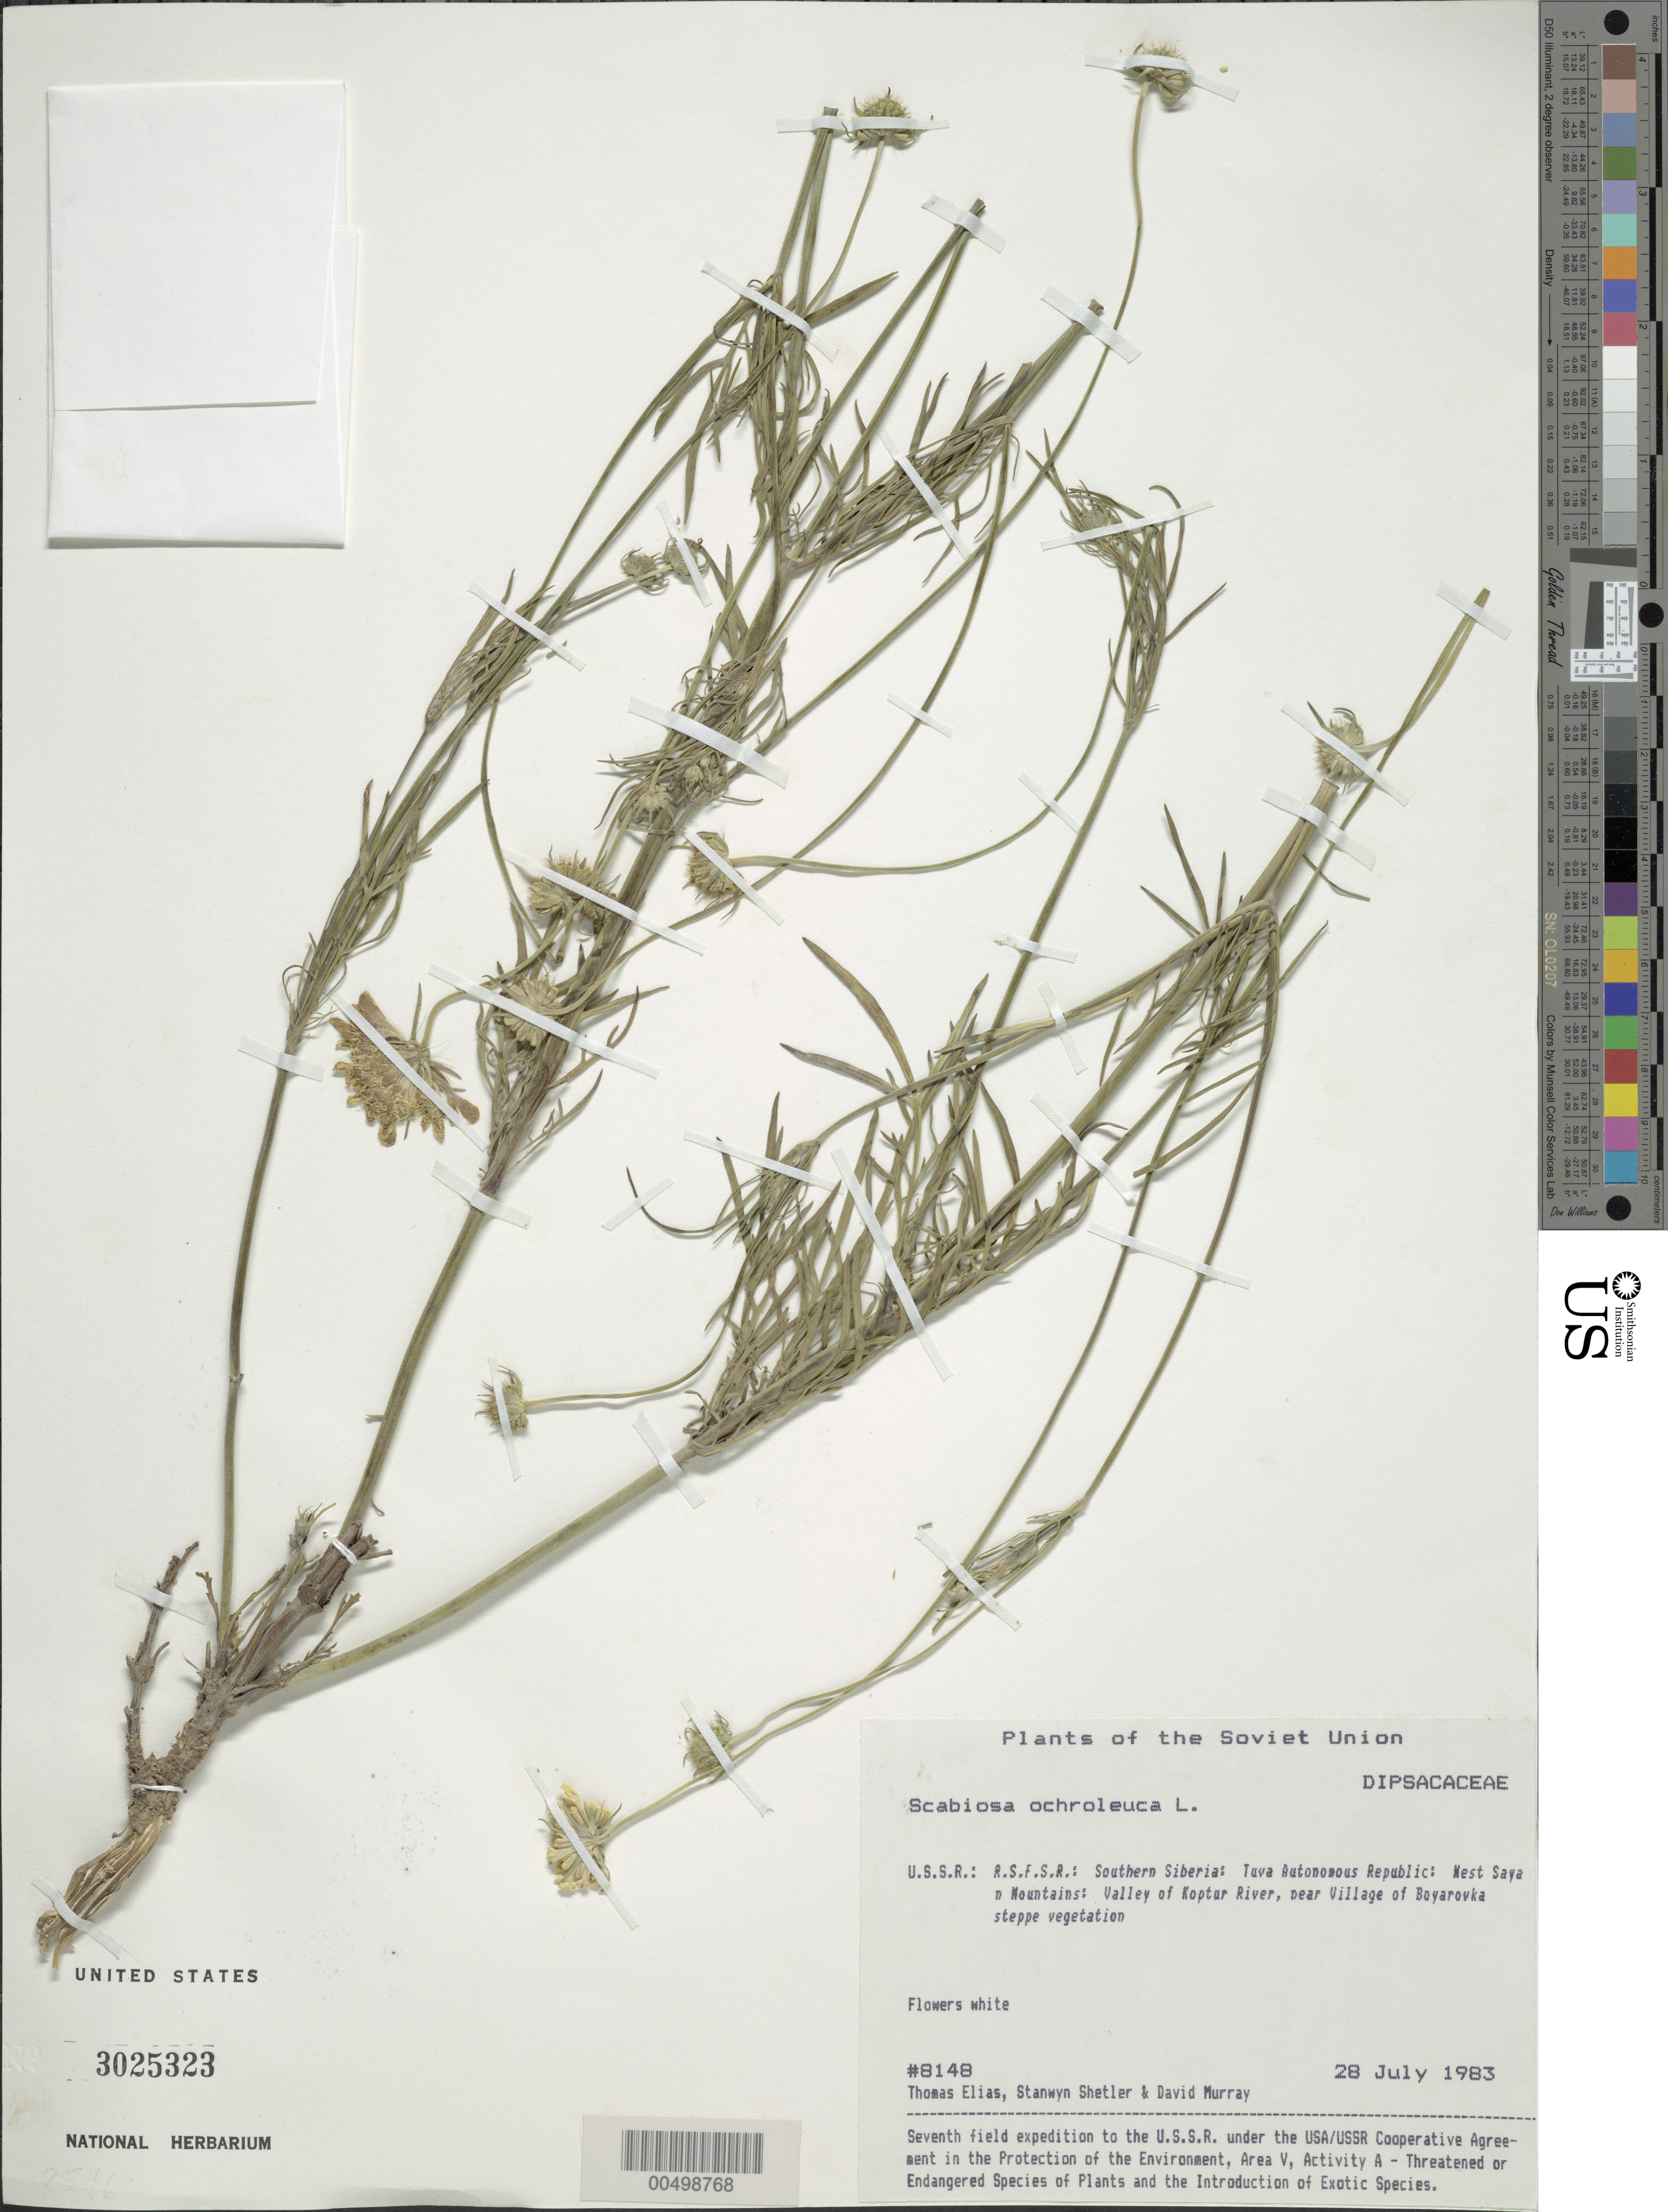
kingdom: Plantae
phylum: Tracheophyta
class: Magnoliopsida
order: Dipsacales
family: Caprifoliaceae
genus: Scabiosa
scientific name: Scabiosa ochroleuca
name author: L.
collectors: T. Elias, S. Shetler & D. F. Murray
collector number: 8148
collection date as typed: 28 Jul 1983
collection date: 1983-07-28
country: Russian Federation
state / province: Tuva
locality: West Sayan Mountains, Valley of Koptur River, near Village of Boyarovka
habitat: steppe vegetation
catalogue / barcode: US 3025323